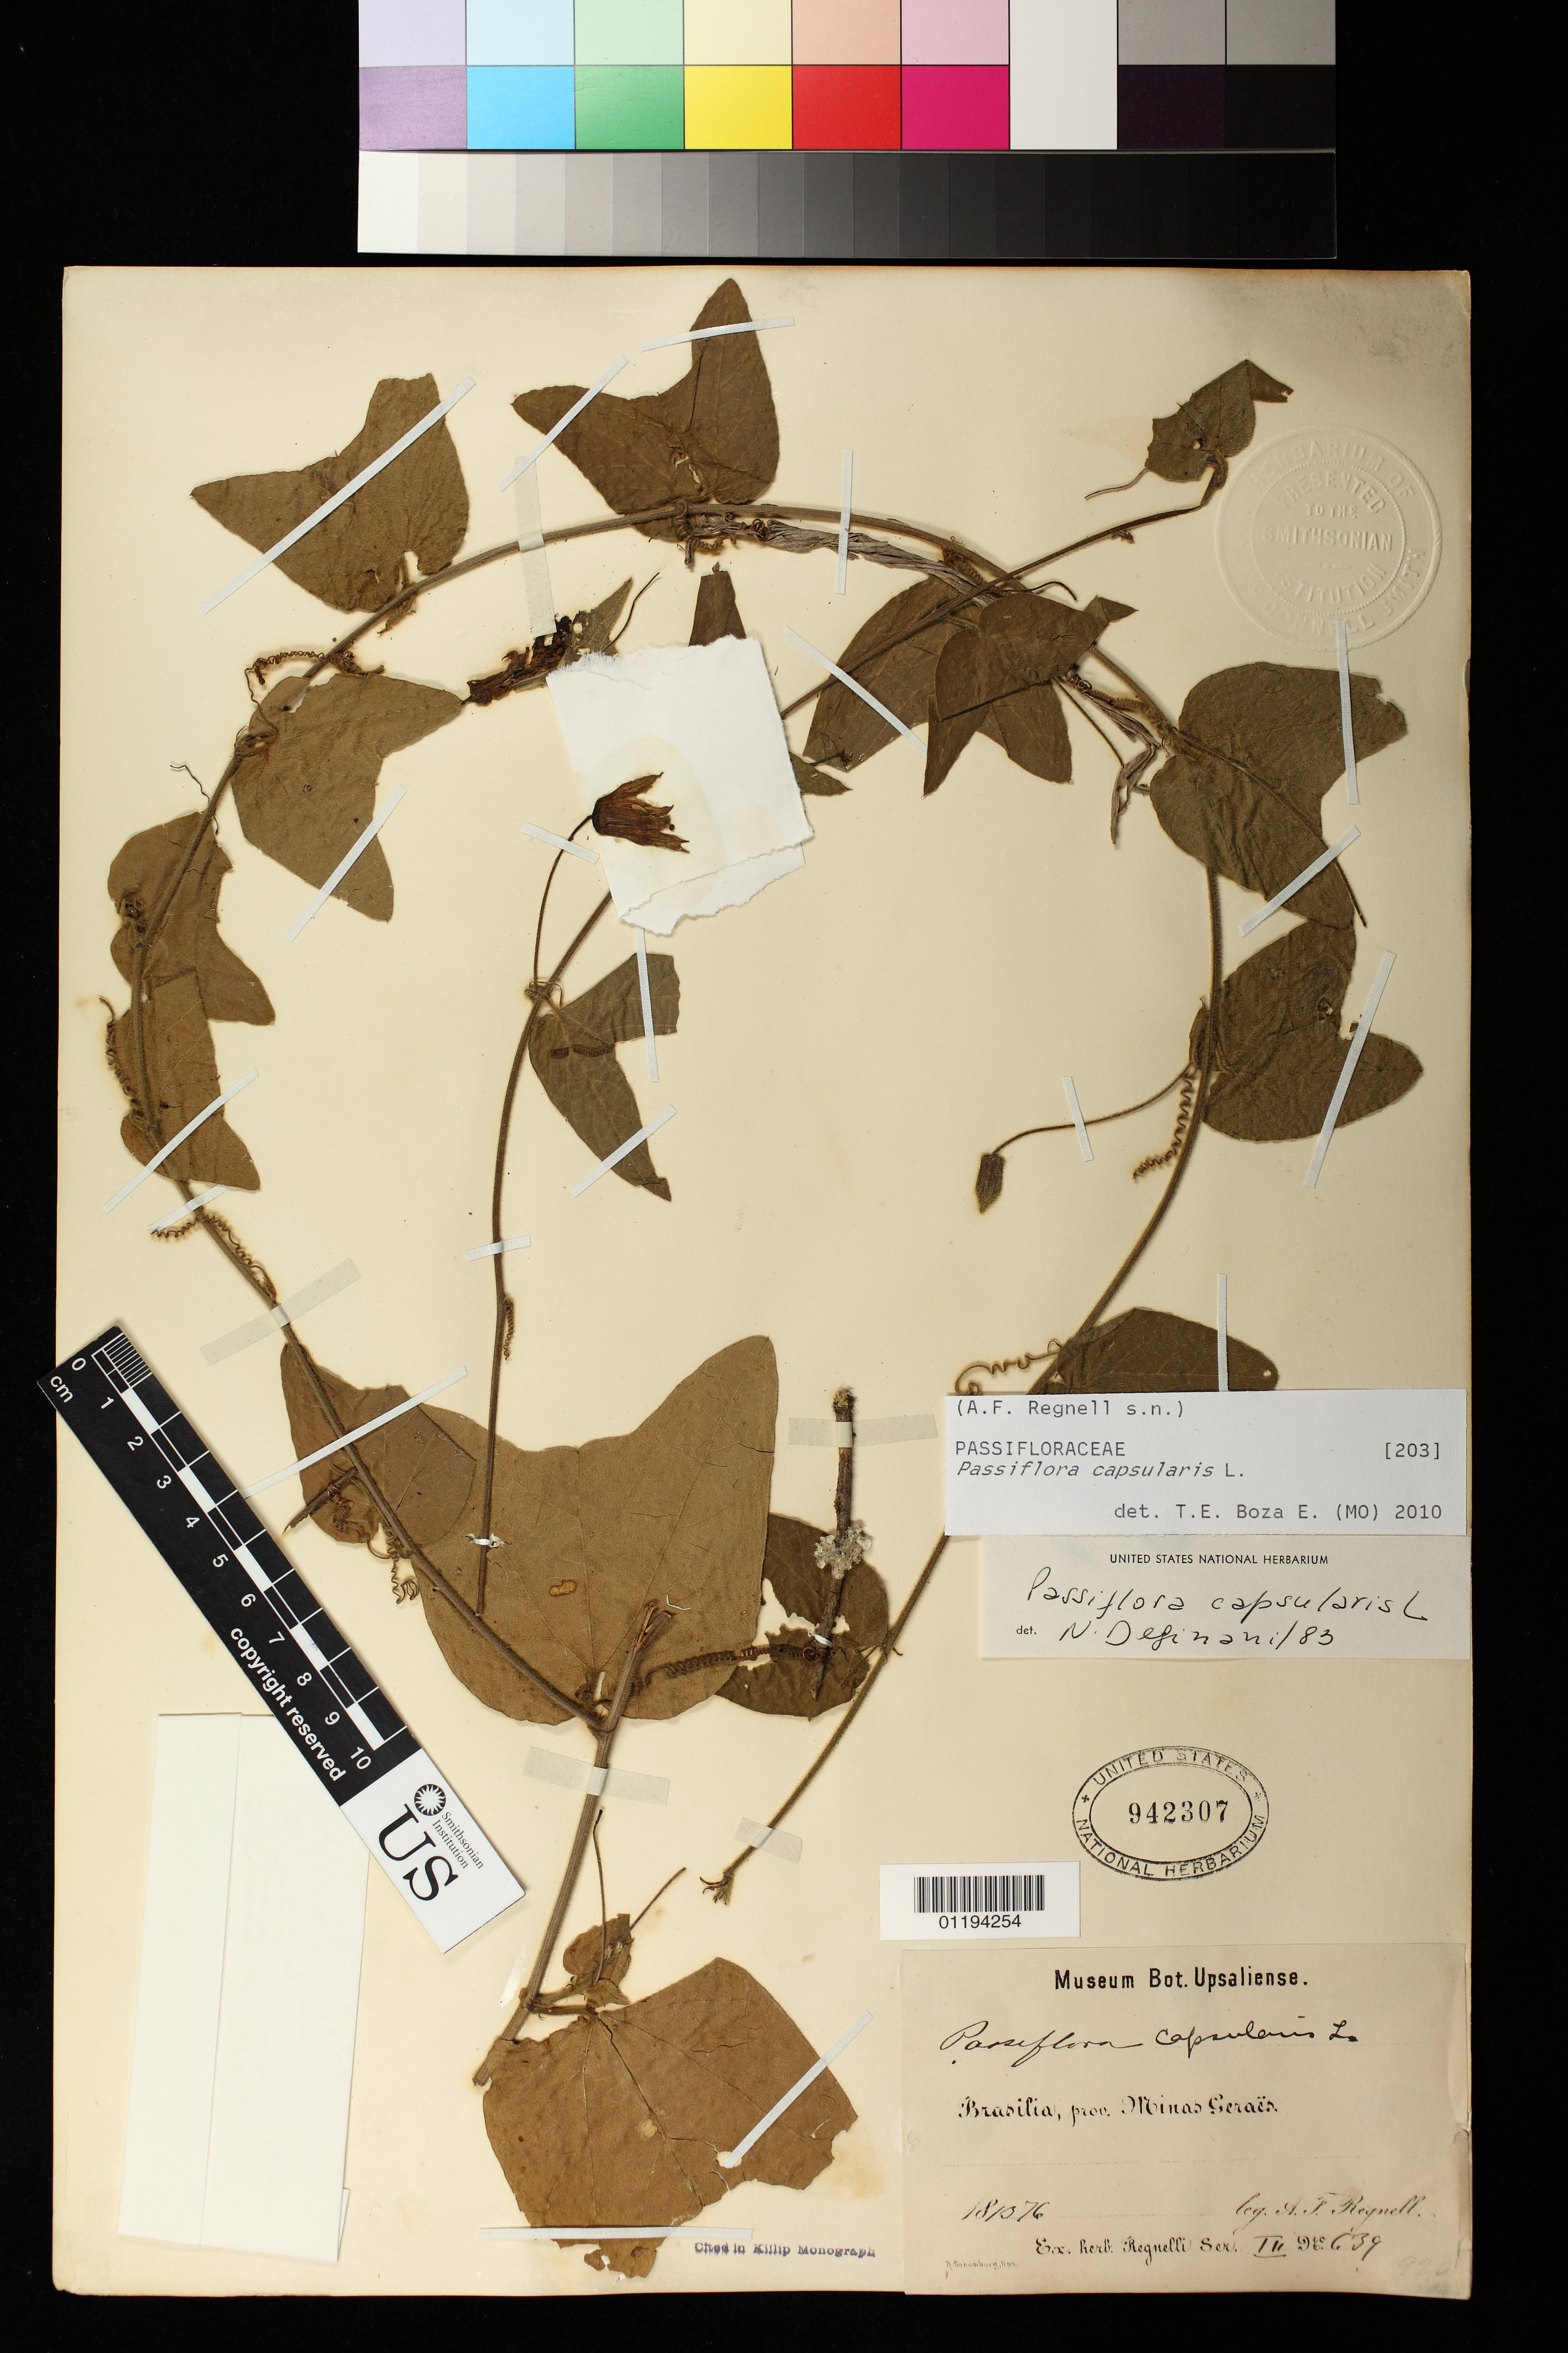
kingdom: Plantae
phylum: Tracheophyta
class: Magnoliopsida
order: Malpighiales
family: Passifloraceae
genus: Passiflora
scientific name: Passiflora capsularis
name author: L.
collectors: A. F. Regnell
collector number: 639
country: Brazil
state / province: Minas Gerais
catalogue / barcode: US 942307